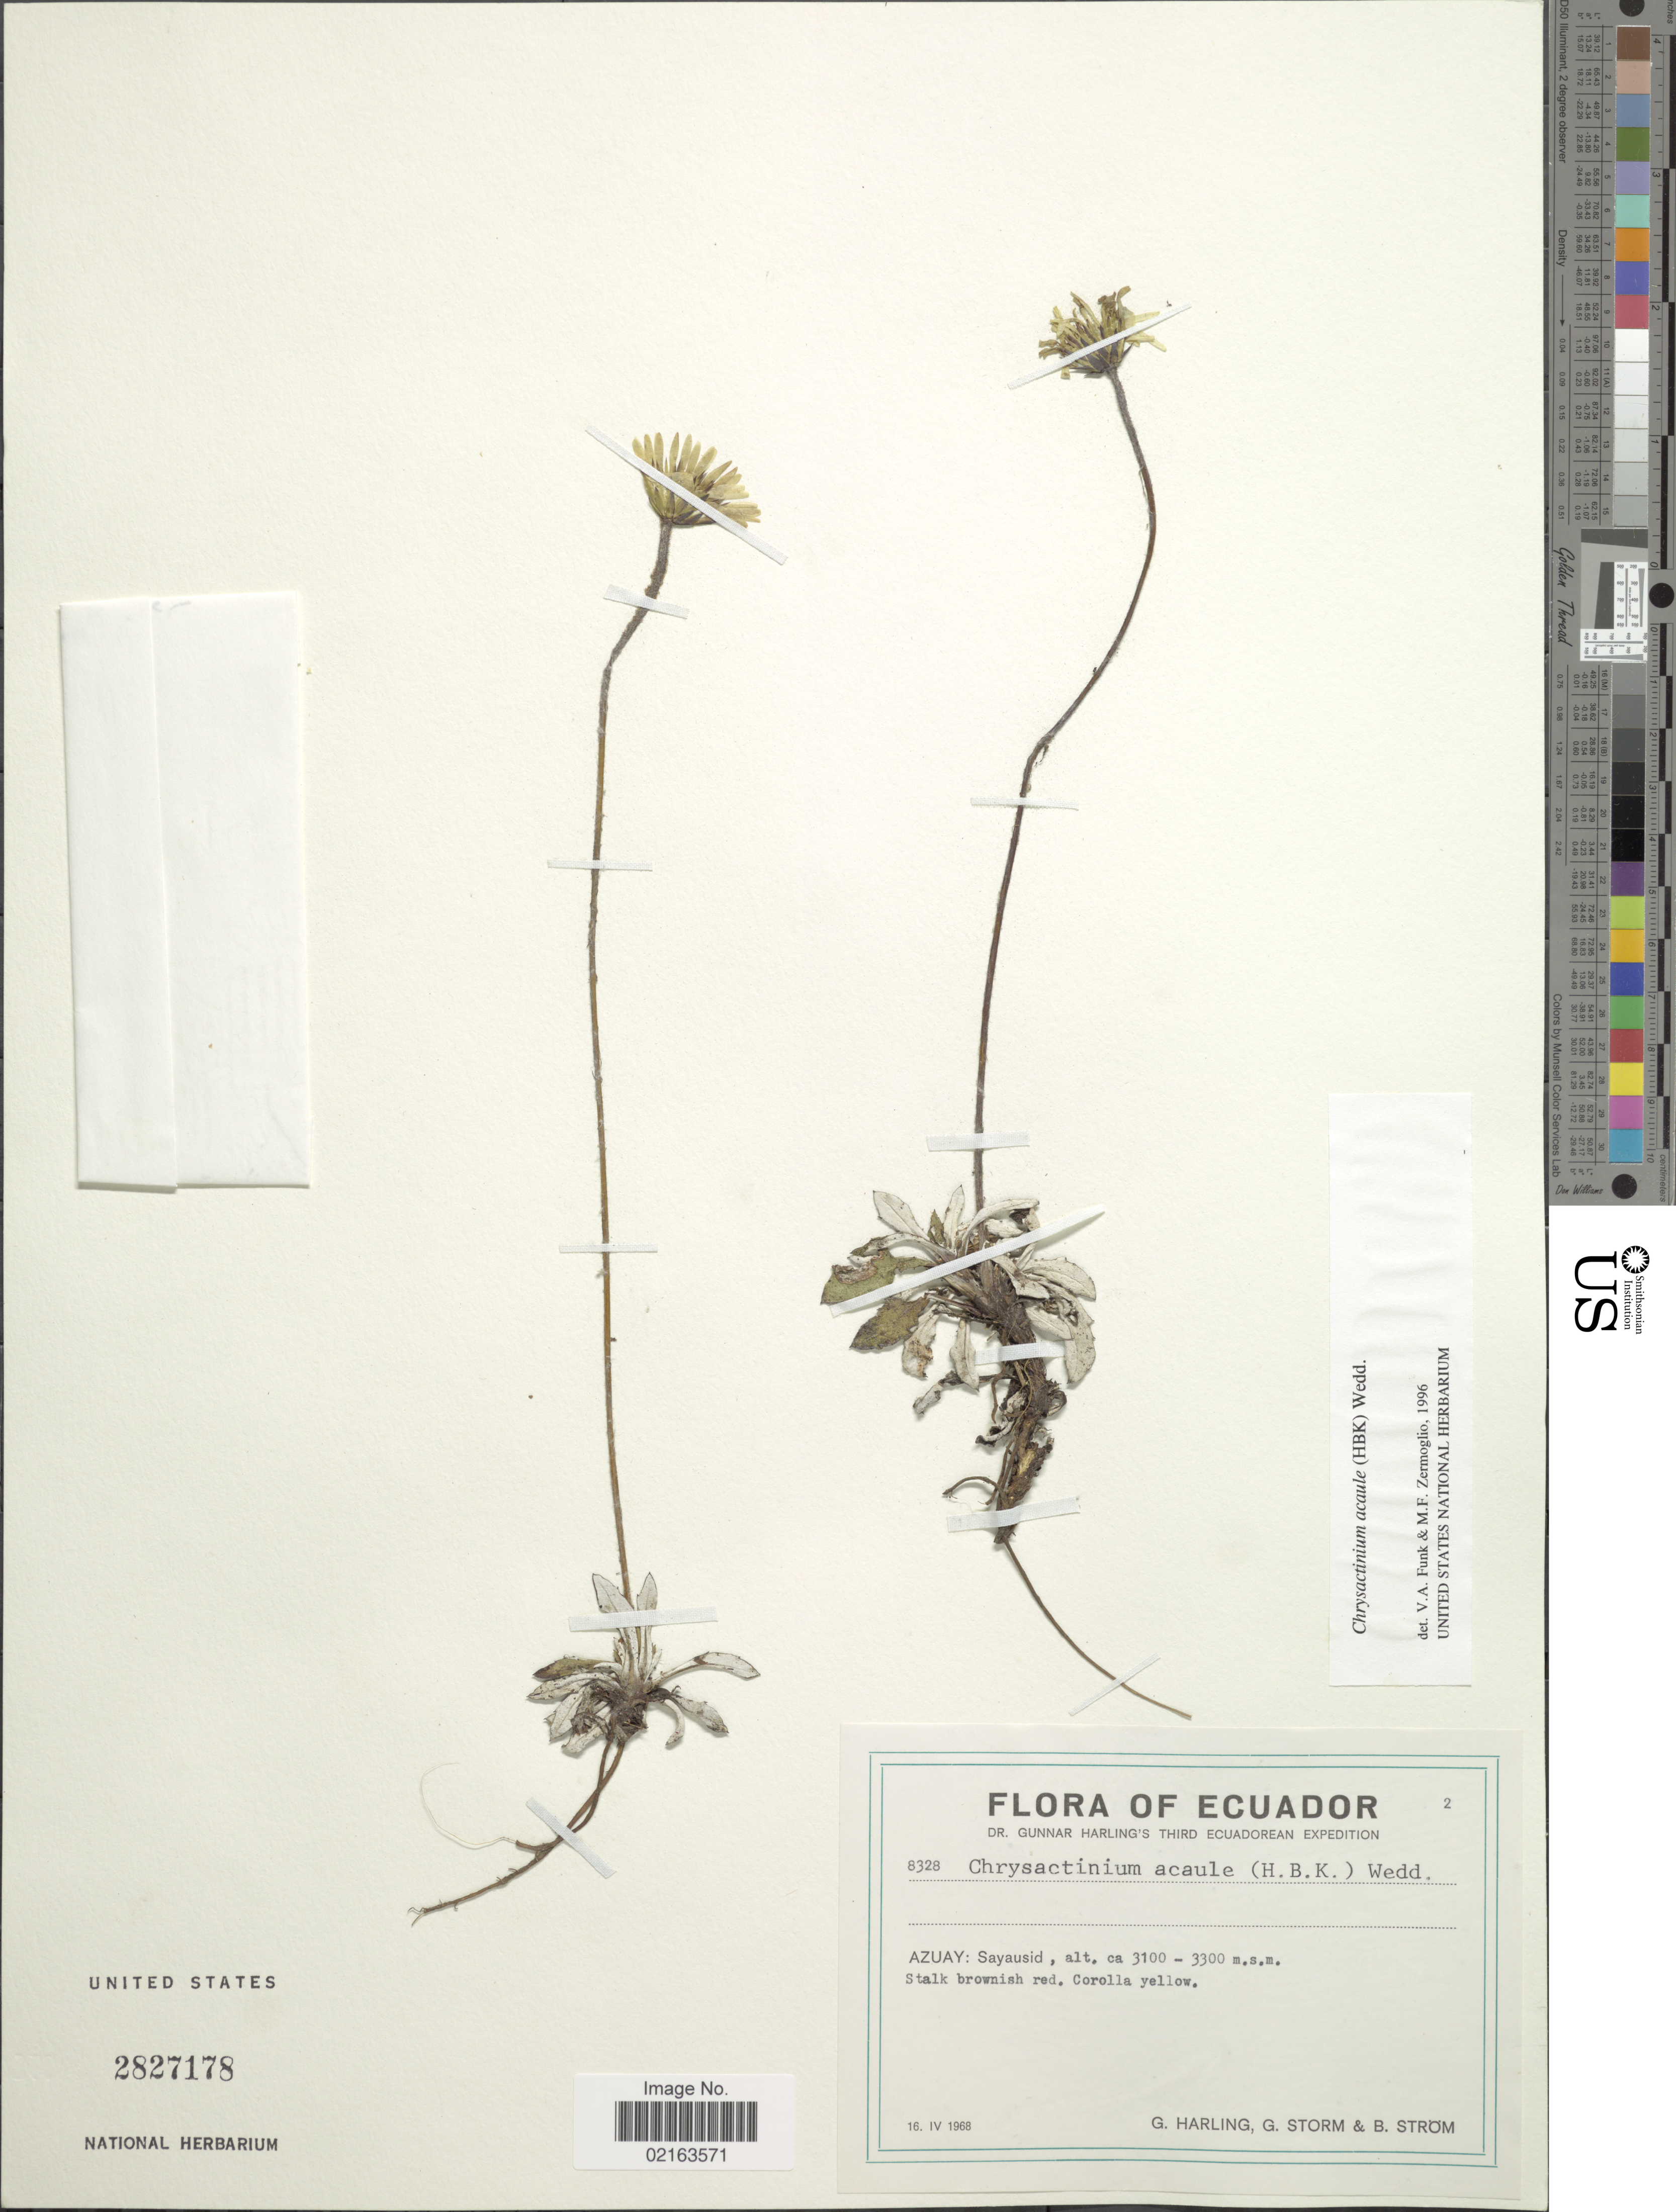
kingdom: Plantae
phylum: Tracheophyta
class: Magnoliopsida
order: Asterales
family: Asteraceae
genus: Chrysactinium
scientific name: Chrysactinium acaule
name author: (Kunth) Wedd.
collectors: G. Harling, G. Storm & B. Ström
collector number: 8328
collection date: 1968-04-16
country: Ecuador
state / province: Azuay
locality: Azuay: Sayausid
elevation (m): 3100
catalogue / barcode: US 2827178